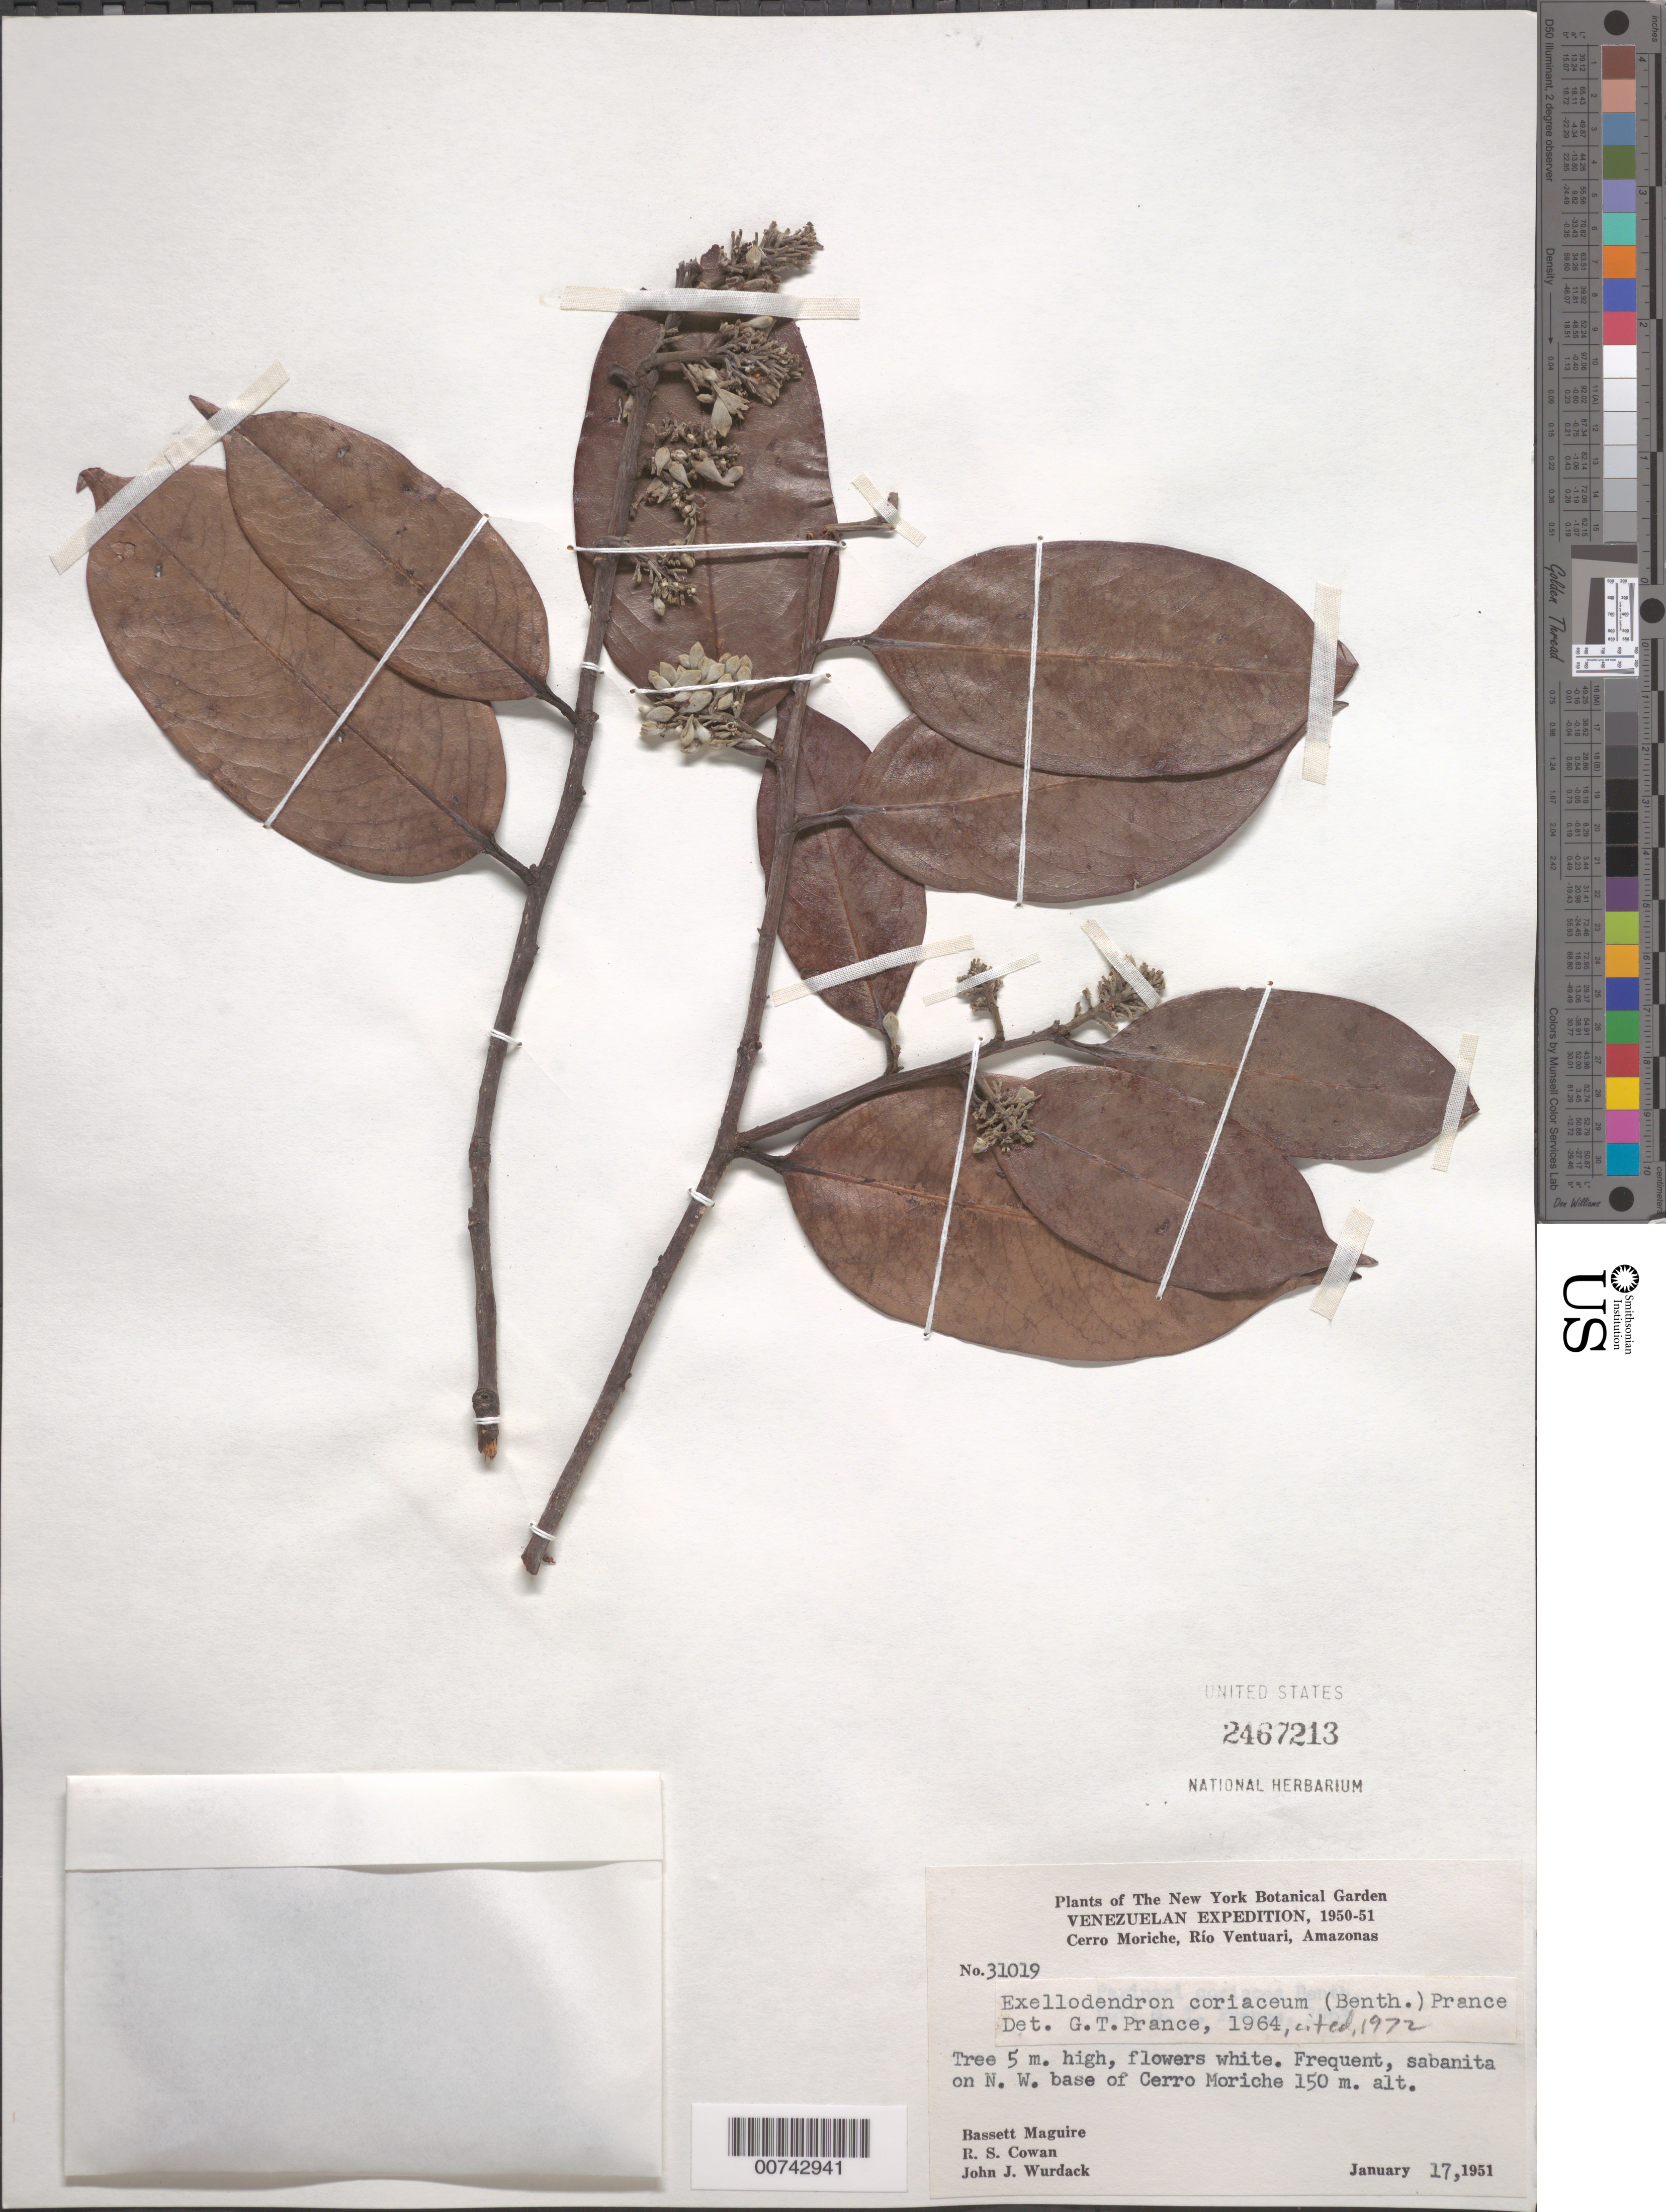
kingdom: Plantae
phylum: Tracheophyta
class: Magnoliopsida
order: Malpighiales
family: Chrysobalanaceae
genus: Exellodendron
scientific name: Exellodendron coriaceum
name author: (Benth.) Prance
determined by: Prance, G. T.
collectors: B. Maguire, R. S. Cowan & J. J. Wurdack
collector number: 31019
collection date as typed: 17-Jan-51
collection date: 1951-01-17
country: Venezuela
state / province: Amazonas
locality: Cerro Moriche, Río Ventuari, NW base of Cerro Moriche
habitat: Sabanita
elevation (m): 150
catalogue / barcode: US 2467213